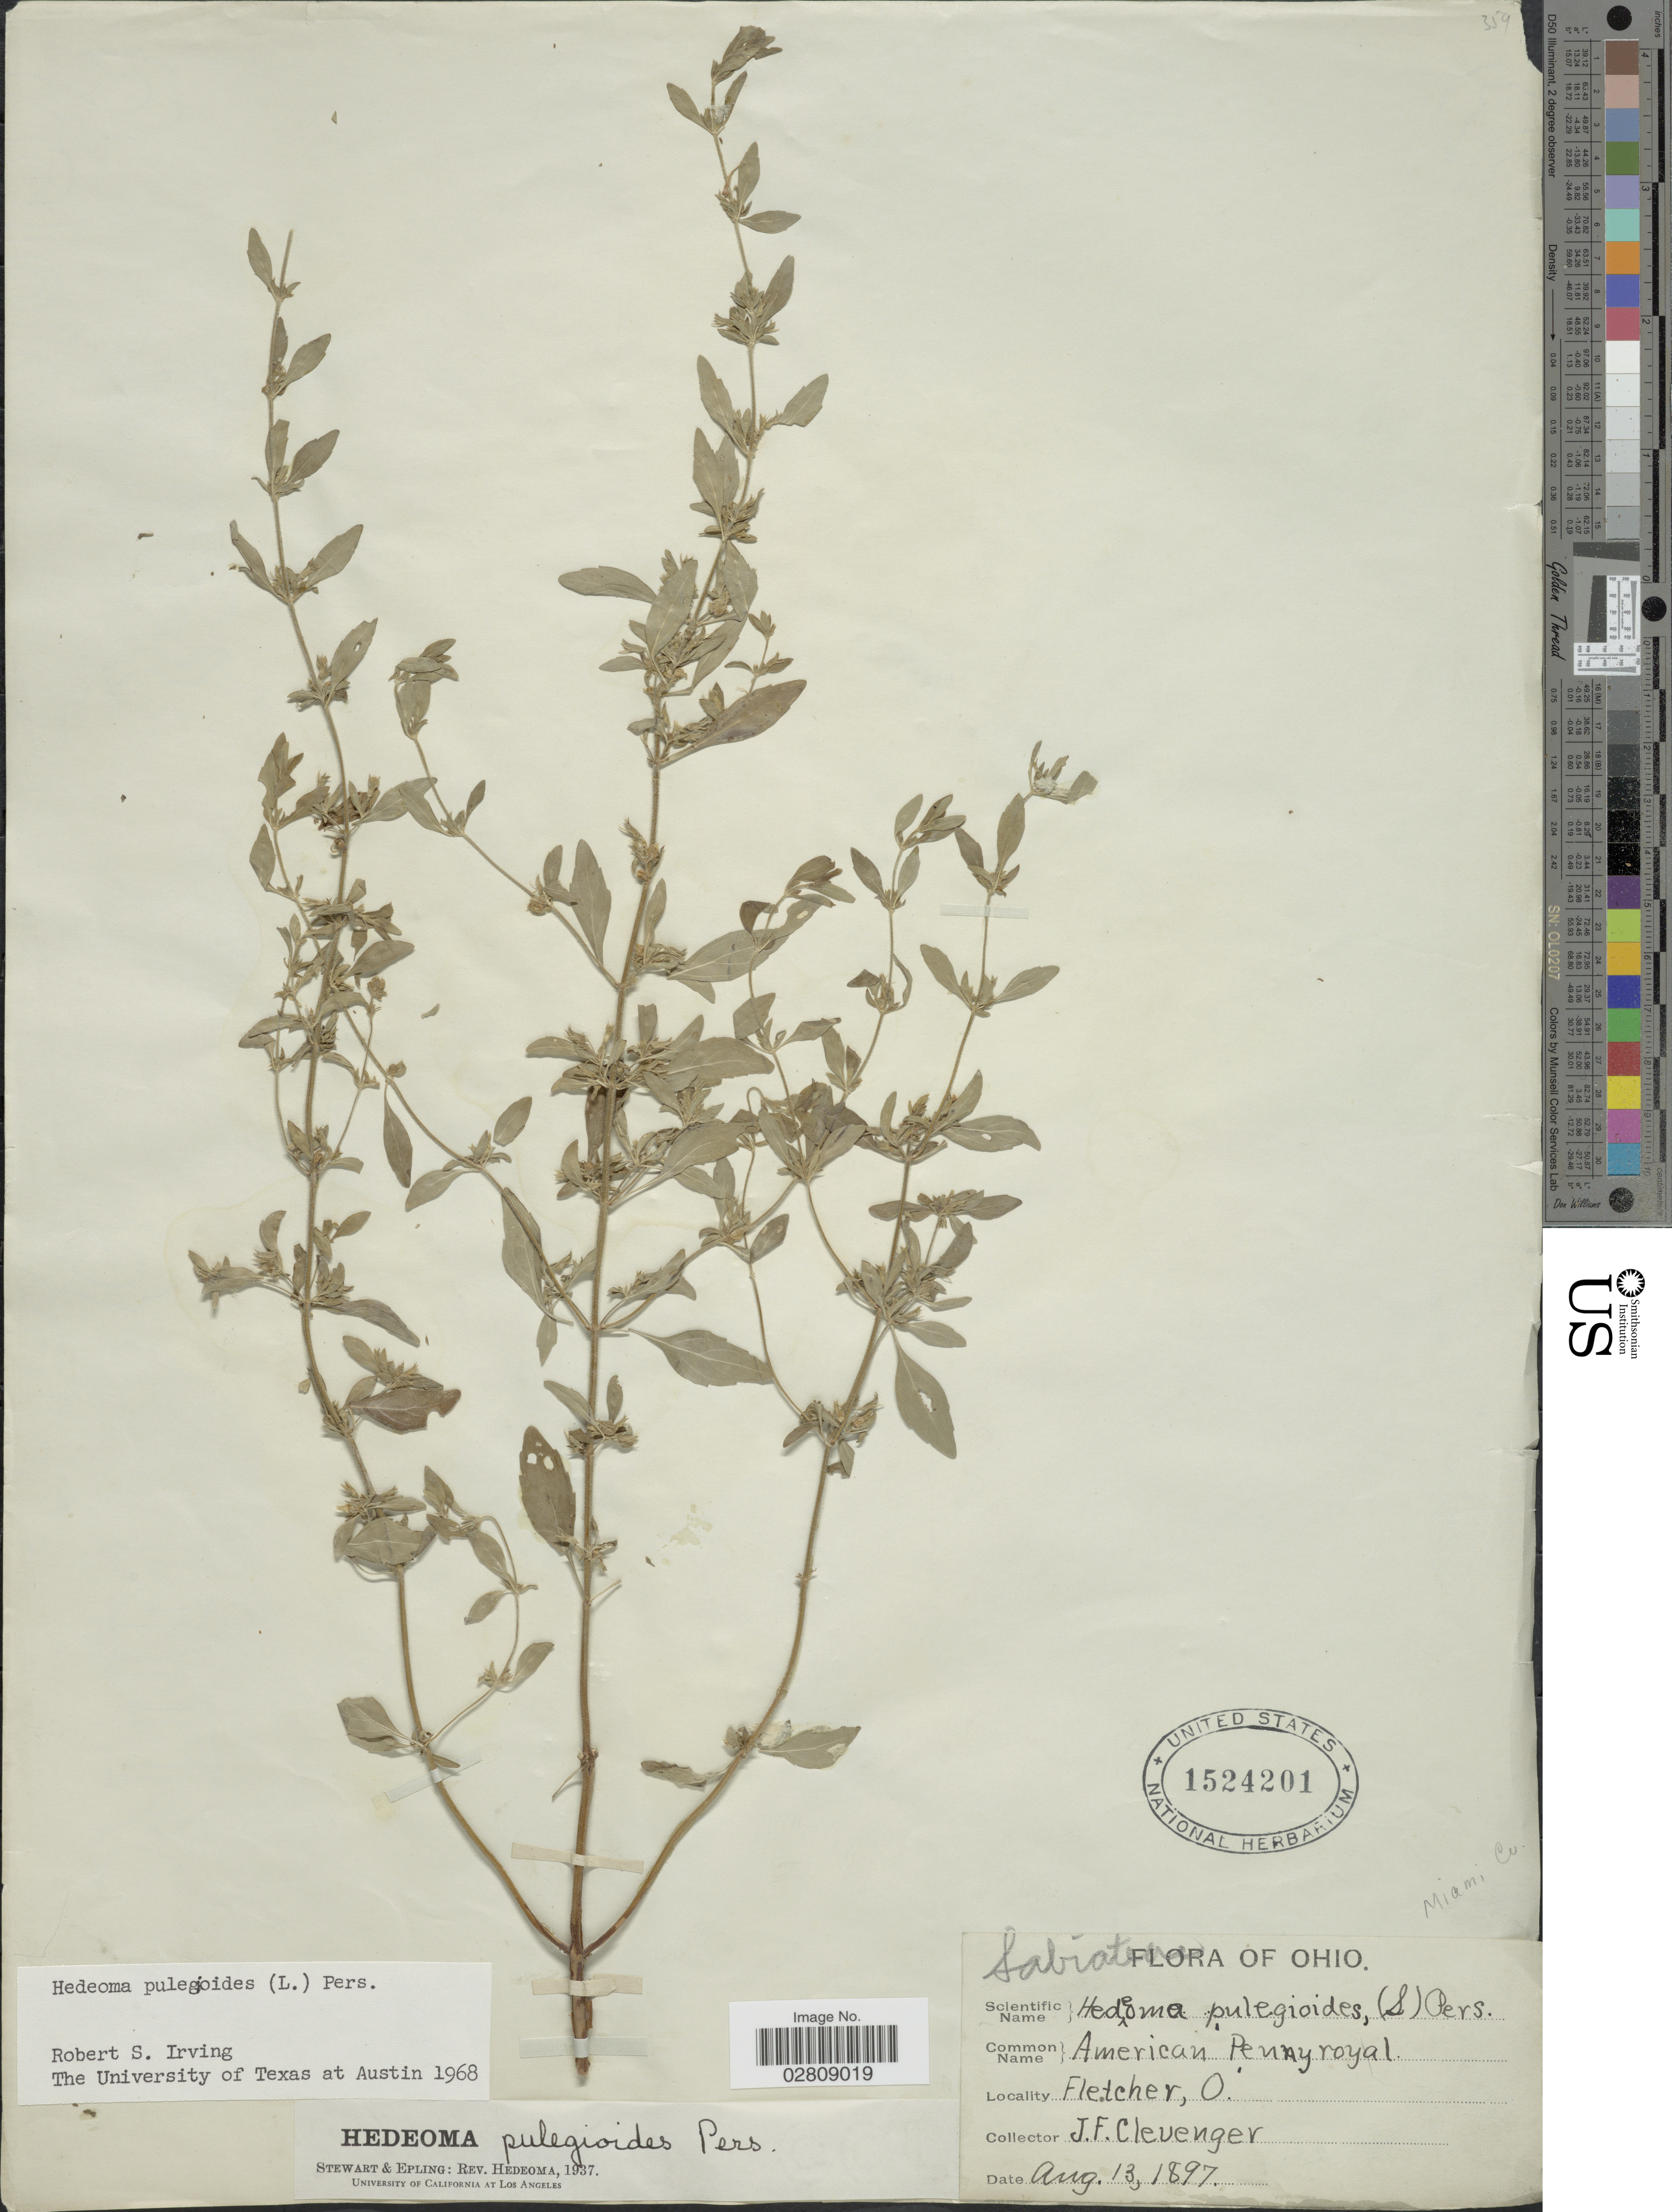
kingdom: Plantae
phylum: Tracheophyta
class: Magnoliopsida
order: Lamiales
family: Lamiaceae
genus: Hedeoma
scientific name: Hedeoma pulegioides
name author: (L.) Pers.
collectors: J. F. Clevenger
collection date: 1897-08-13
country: United States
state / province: Ohio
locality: Miami Co. Fletcher, O.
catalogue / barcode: US 1524201